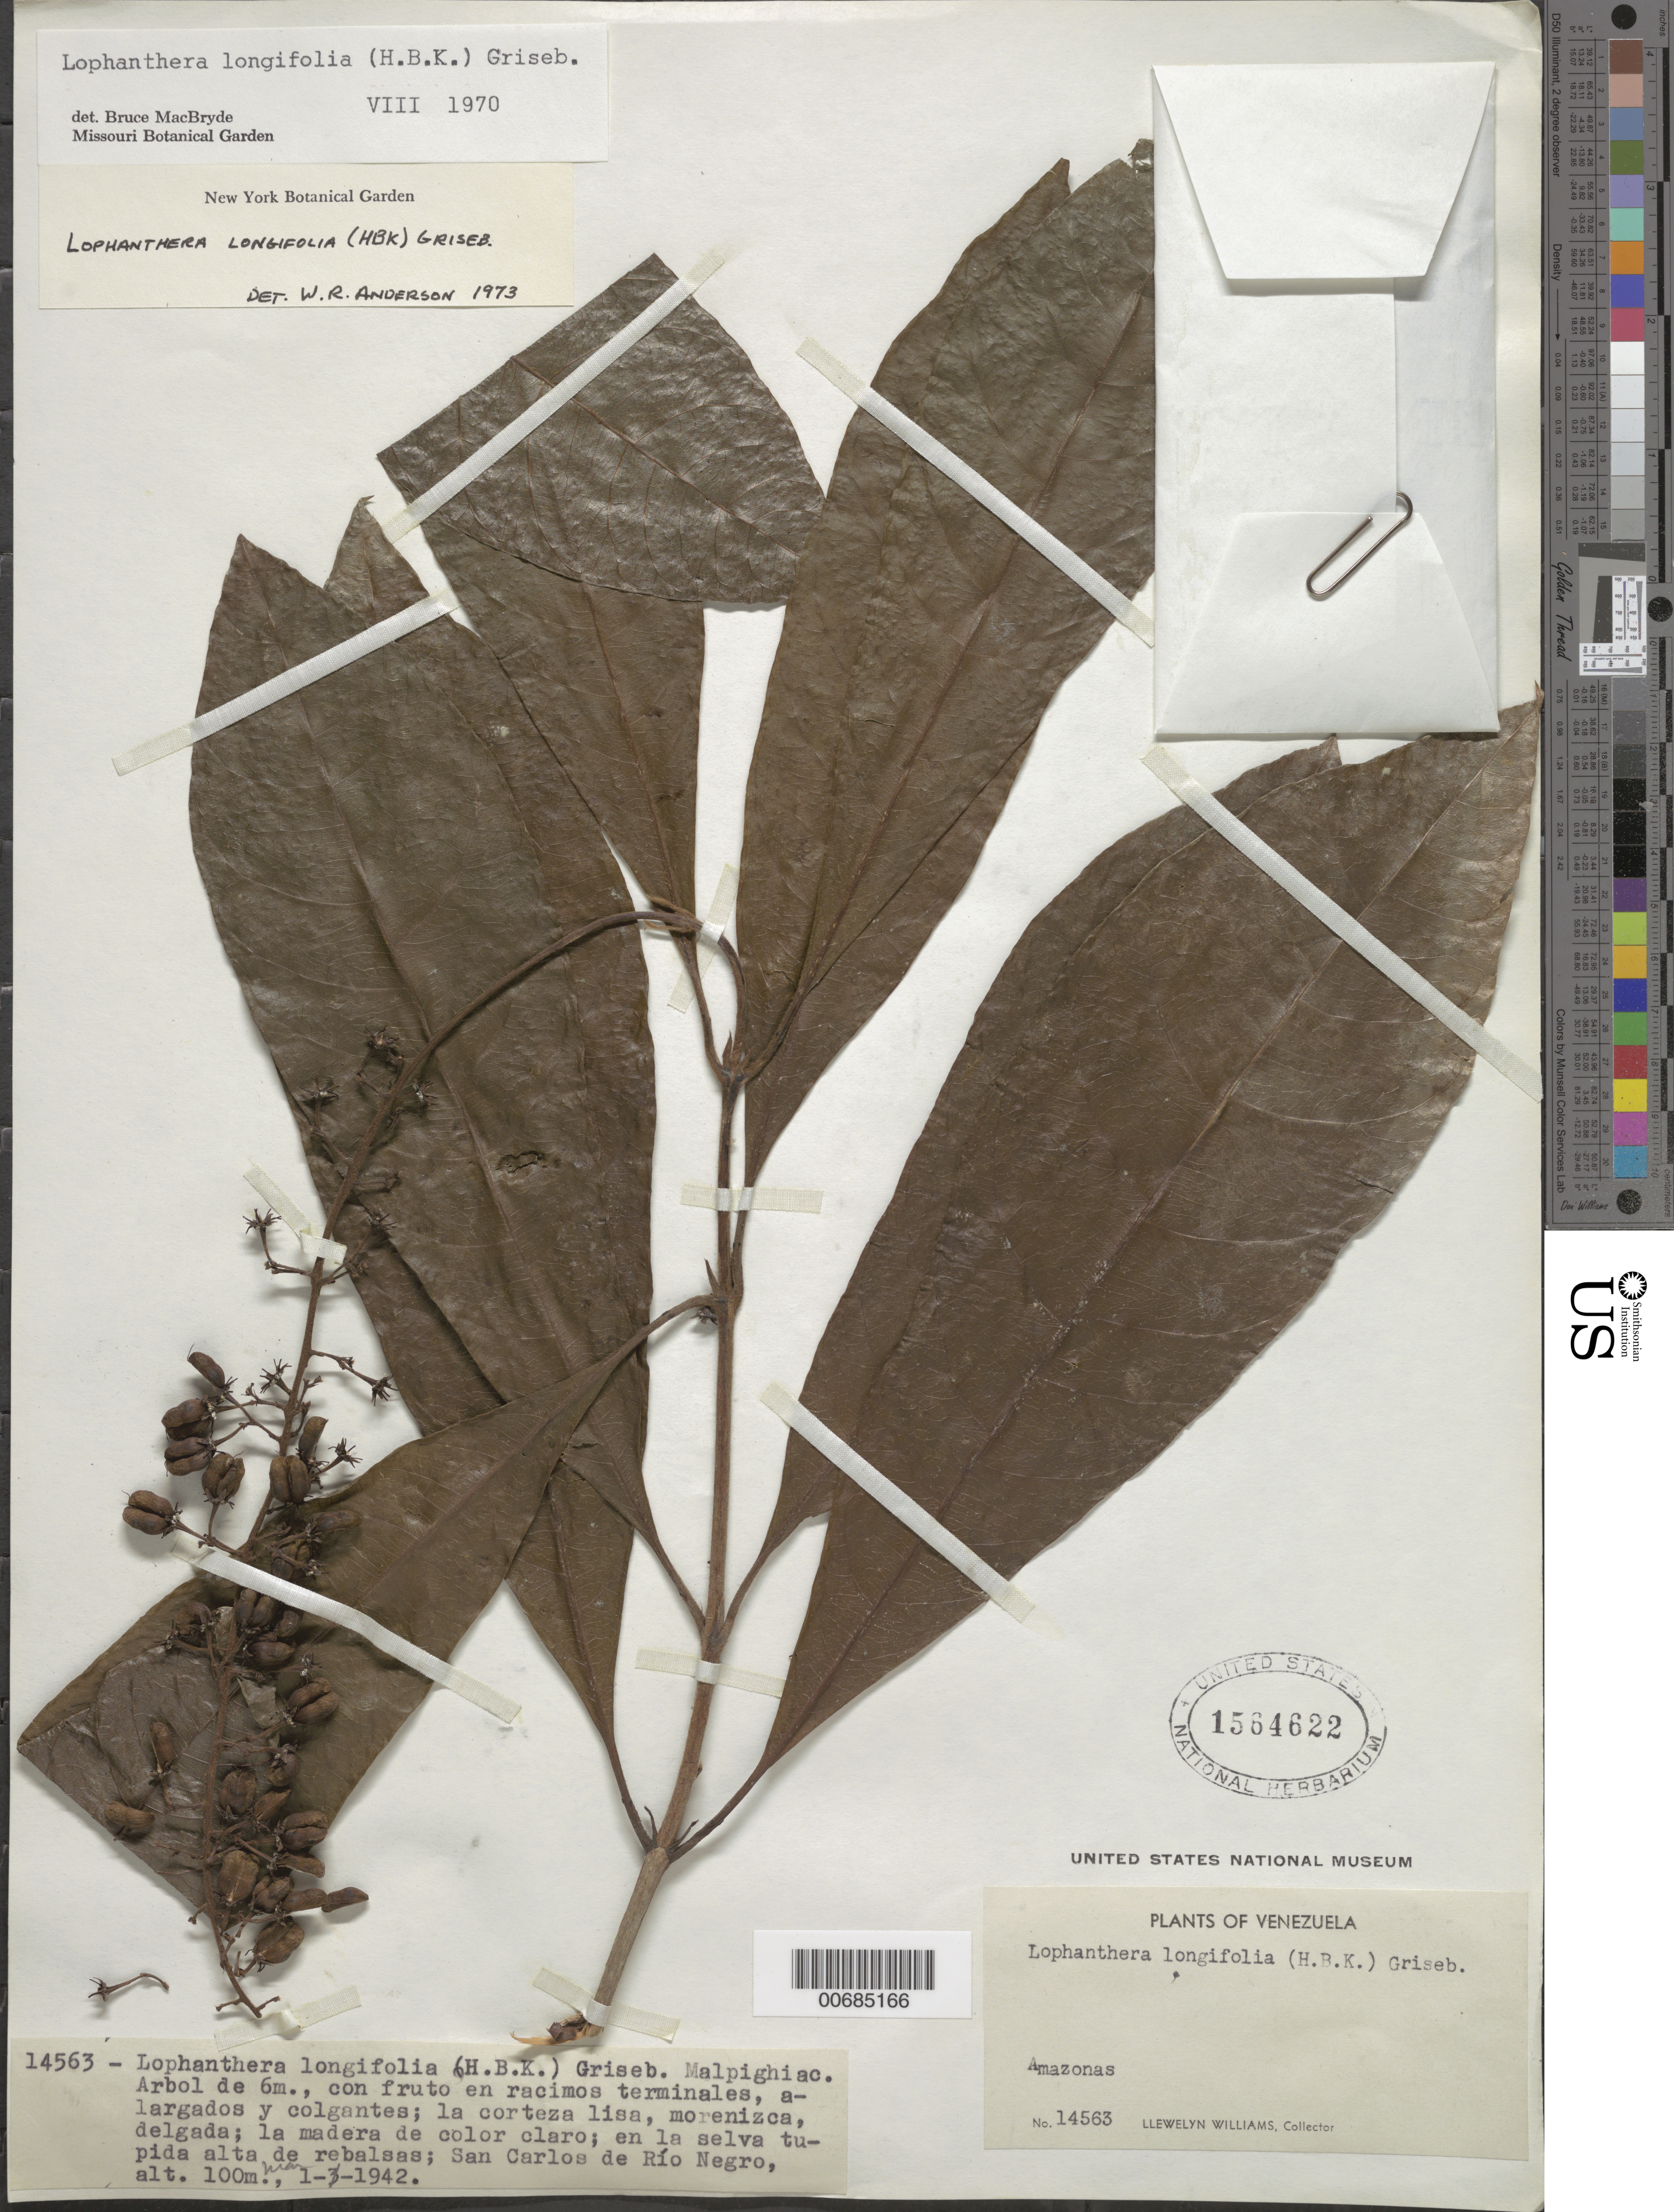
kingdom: Plantae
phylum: Tracheophyta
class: Magnoliopsida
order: Malpighiales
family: Malpighiaceae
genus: Lophanthera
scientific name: Lophanthera longifolia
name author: (Kunth) Griseb.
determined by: Anderson, W. R., (MICH), University of Michigan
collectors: Ll. Williams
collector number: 14563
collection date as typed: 1-Mar-42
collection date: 1942-03-01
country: Venezuela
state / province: Amazonas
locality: San Carlos de Río Negro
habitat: Selva tupida alta de rebalsas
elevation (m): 100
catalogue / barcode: US 1564622